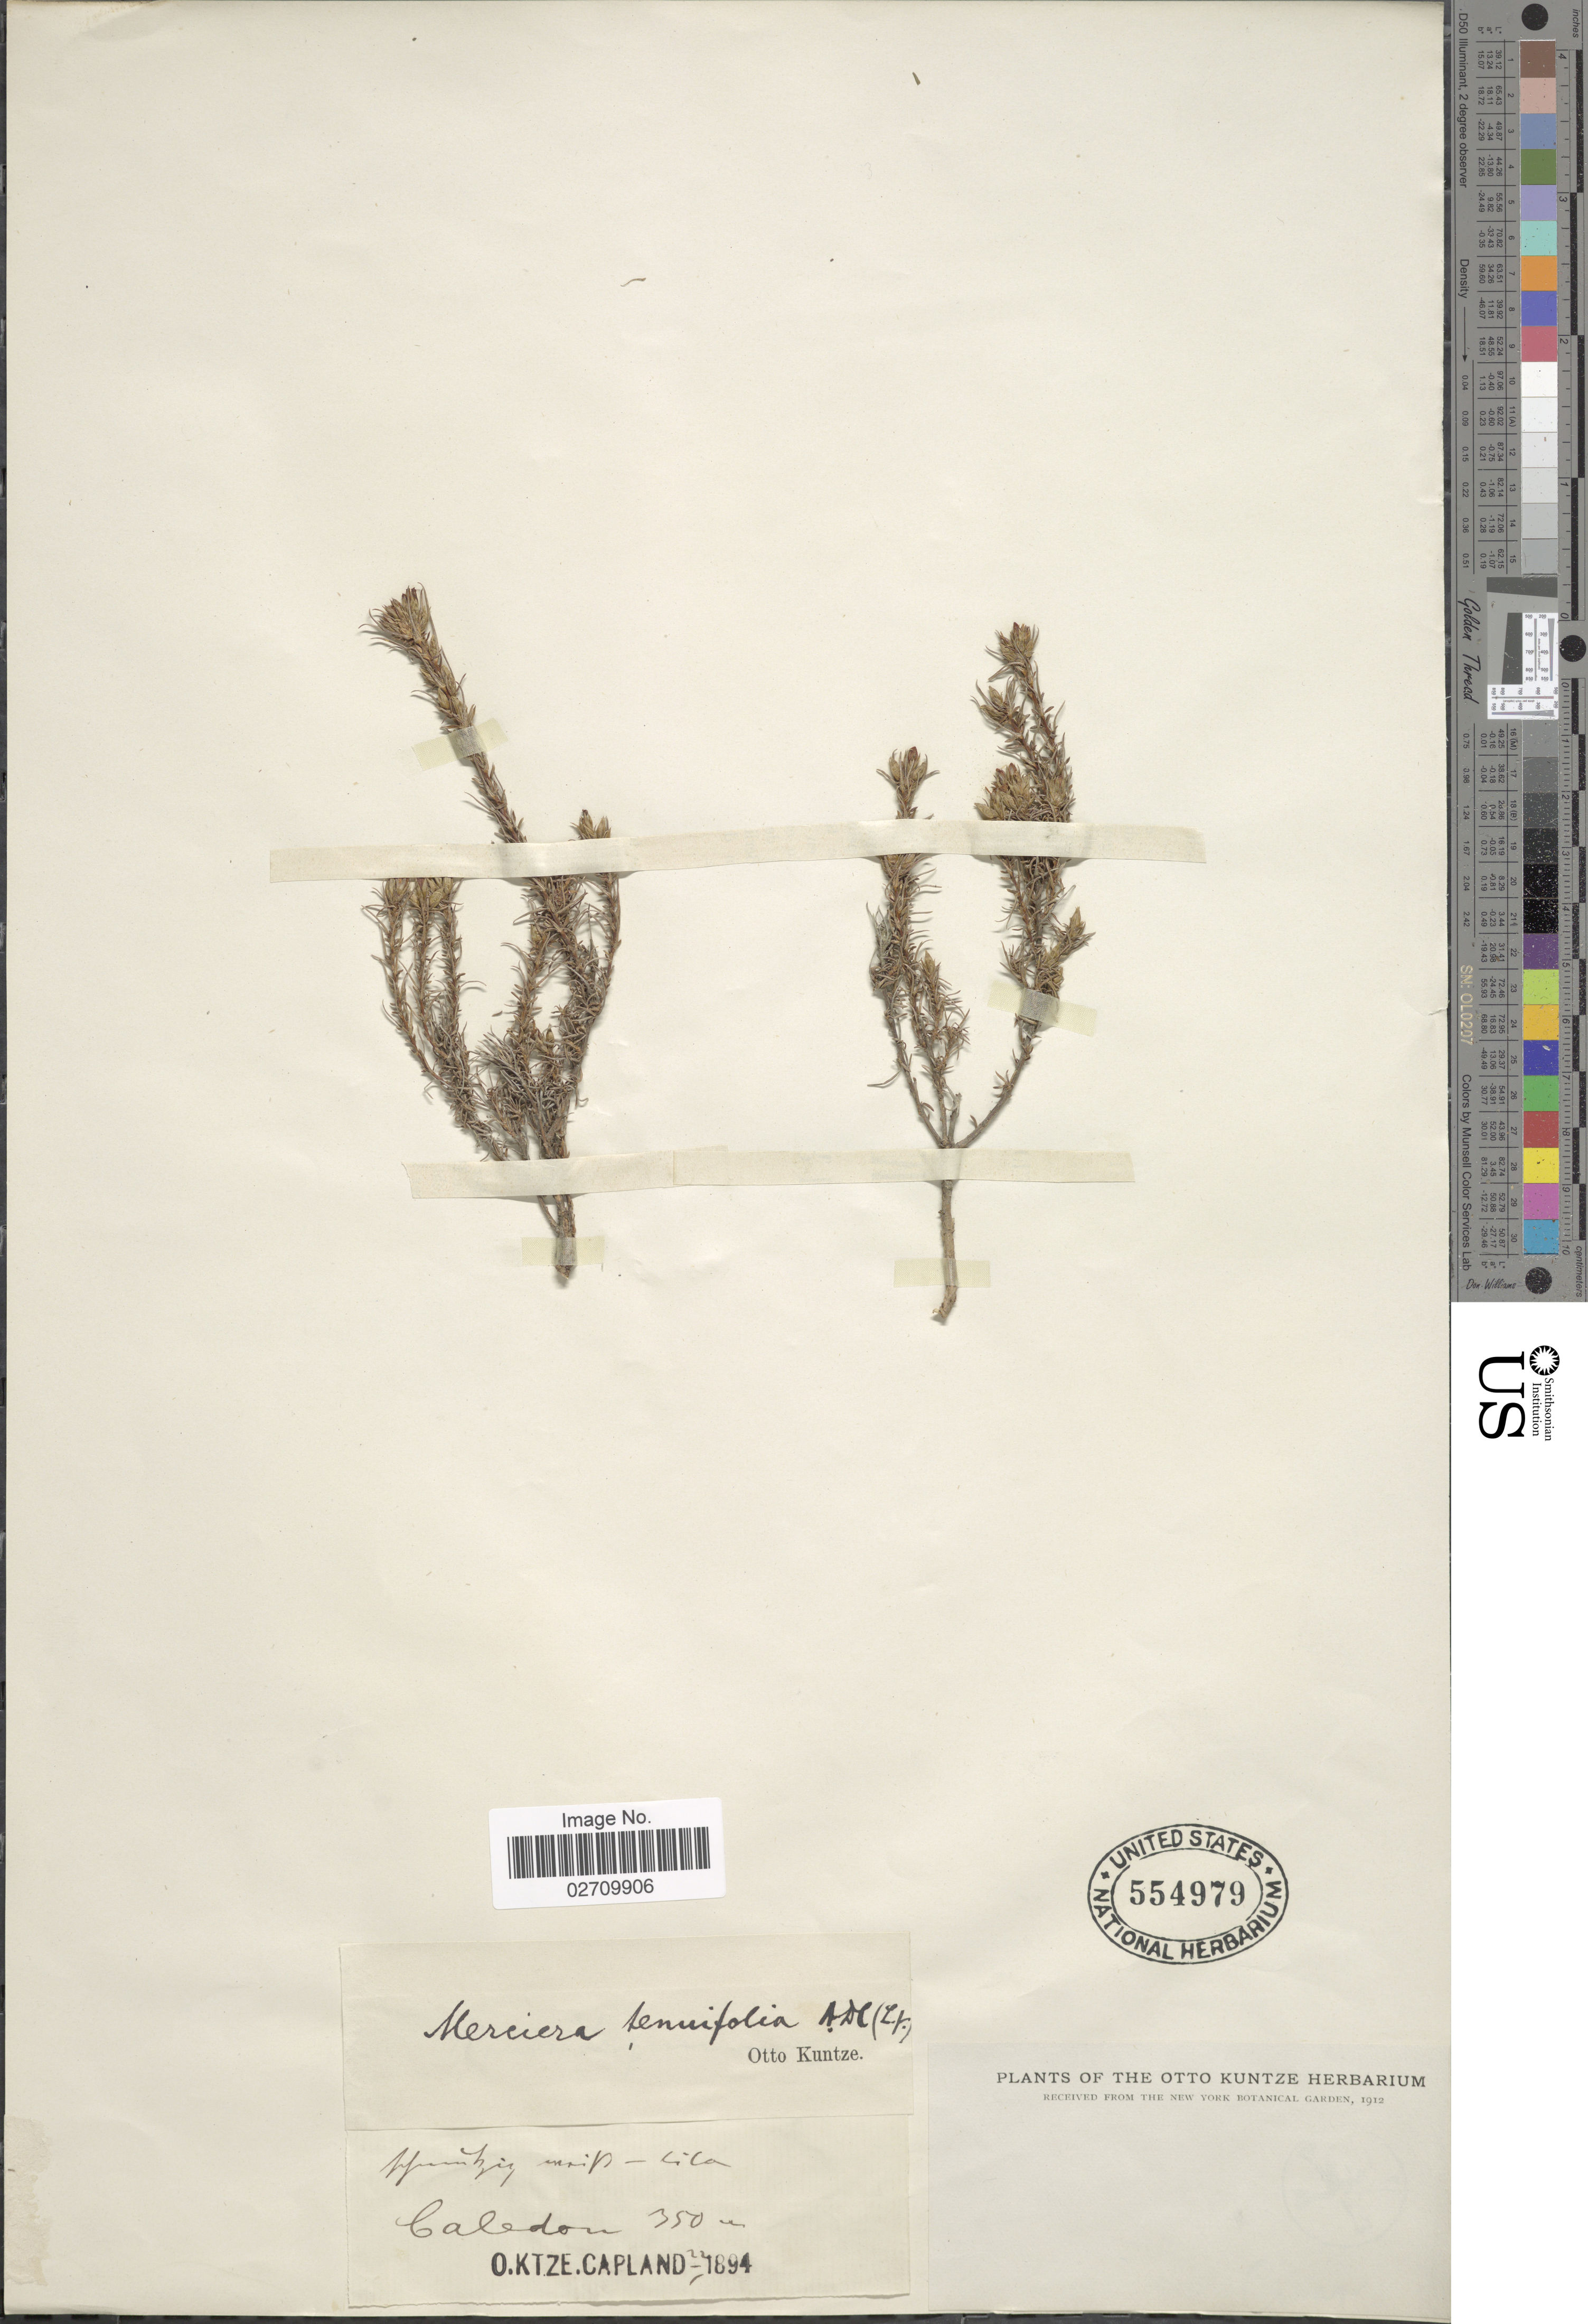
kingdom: Plantae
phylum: Tracheophyta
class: Magnoliopsida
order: Asterales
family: Campanulaceae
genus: Merciera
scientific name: Merciera tenuifolia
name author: (L. f.) A. DC.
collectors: C.E.O. Kuntze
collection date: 1894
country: South Africa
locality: Caledon, Capland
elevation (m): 350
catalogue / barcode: US 554979